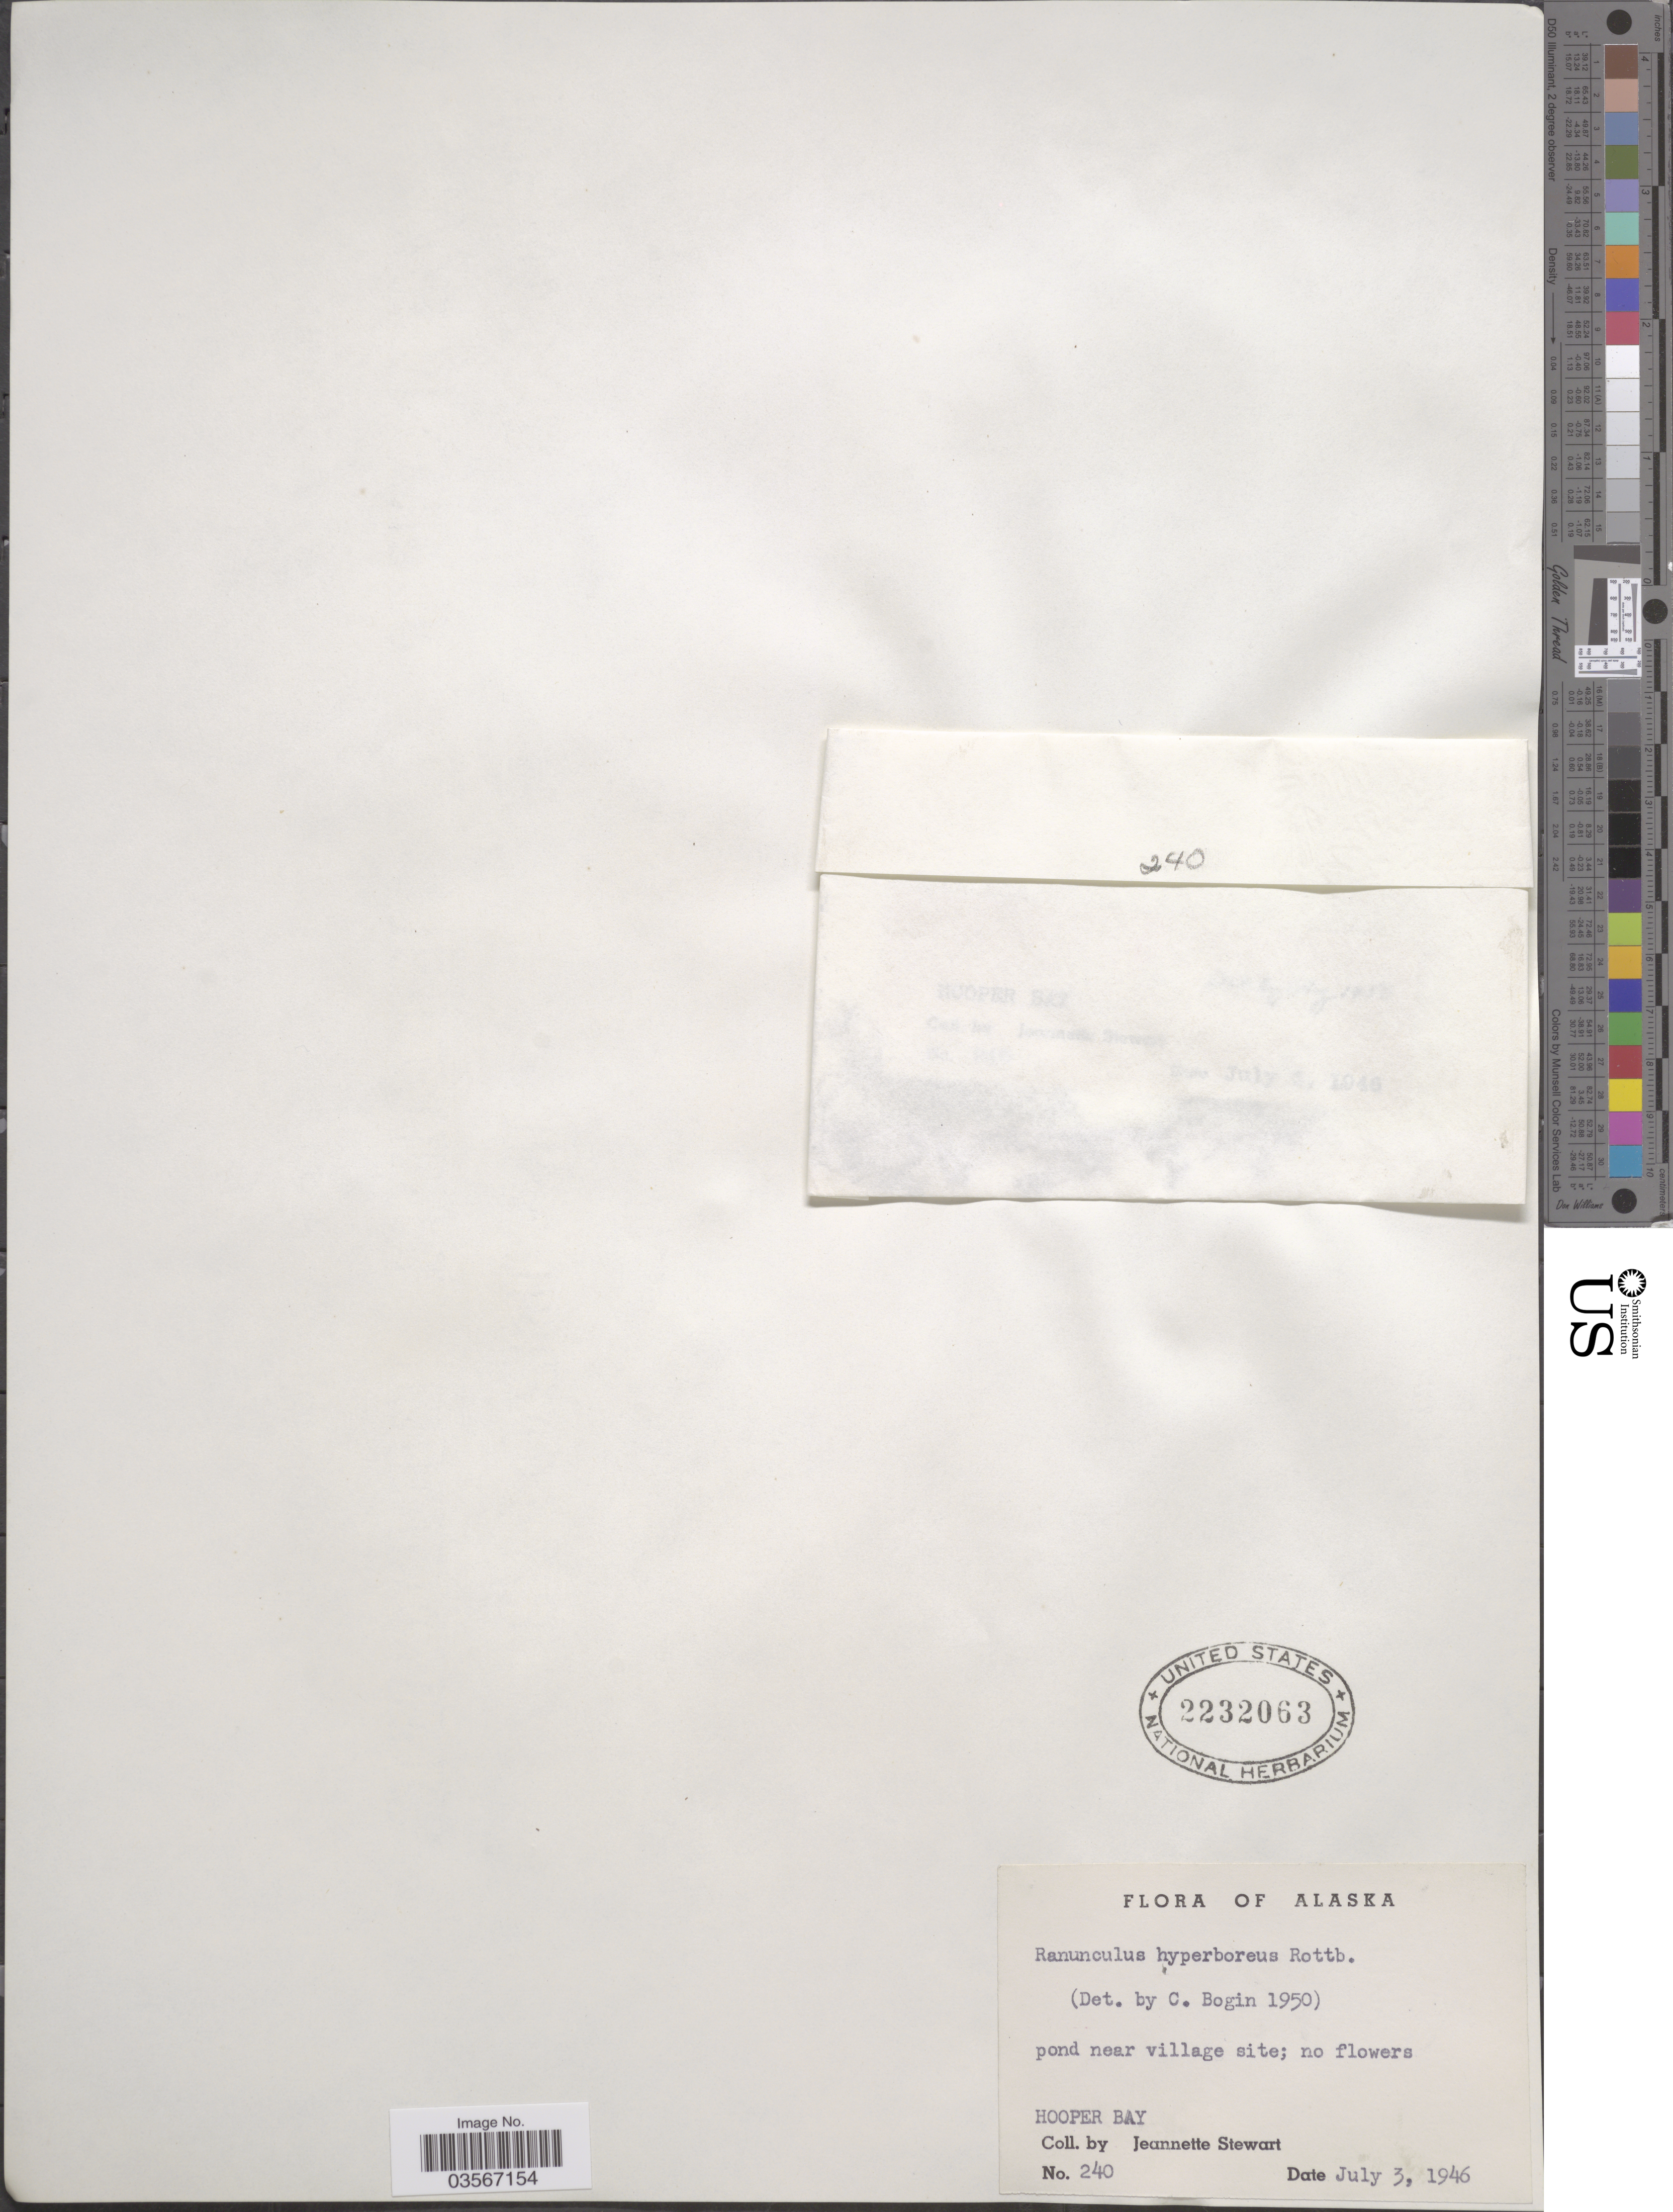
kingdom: Plantae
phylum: Tracheophyta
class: Magnoliopsida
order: Ranunculales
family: Ranunculaceae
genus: Ranunculus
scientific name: Ranunculus hyperboreus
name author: Rottb.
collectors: J. Stewart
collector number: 240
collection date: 1946-07-03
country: United States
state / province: Alaska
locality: Pond near village site. Hooper Bay.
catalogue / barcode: US 2232063